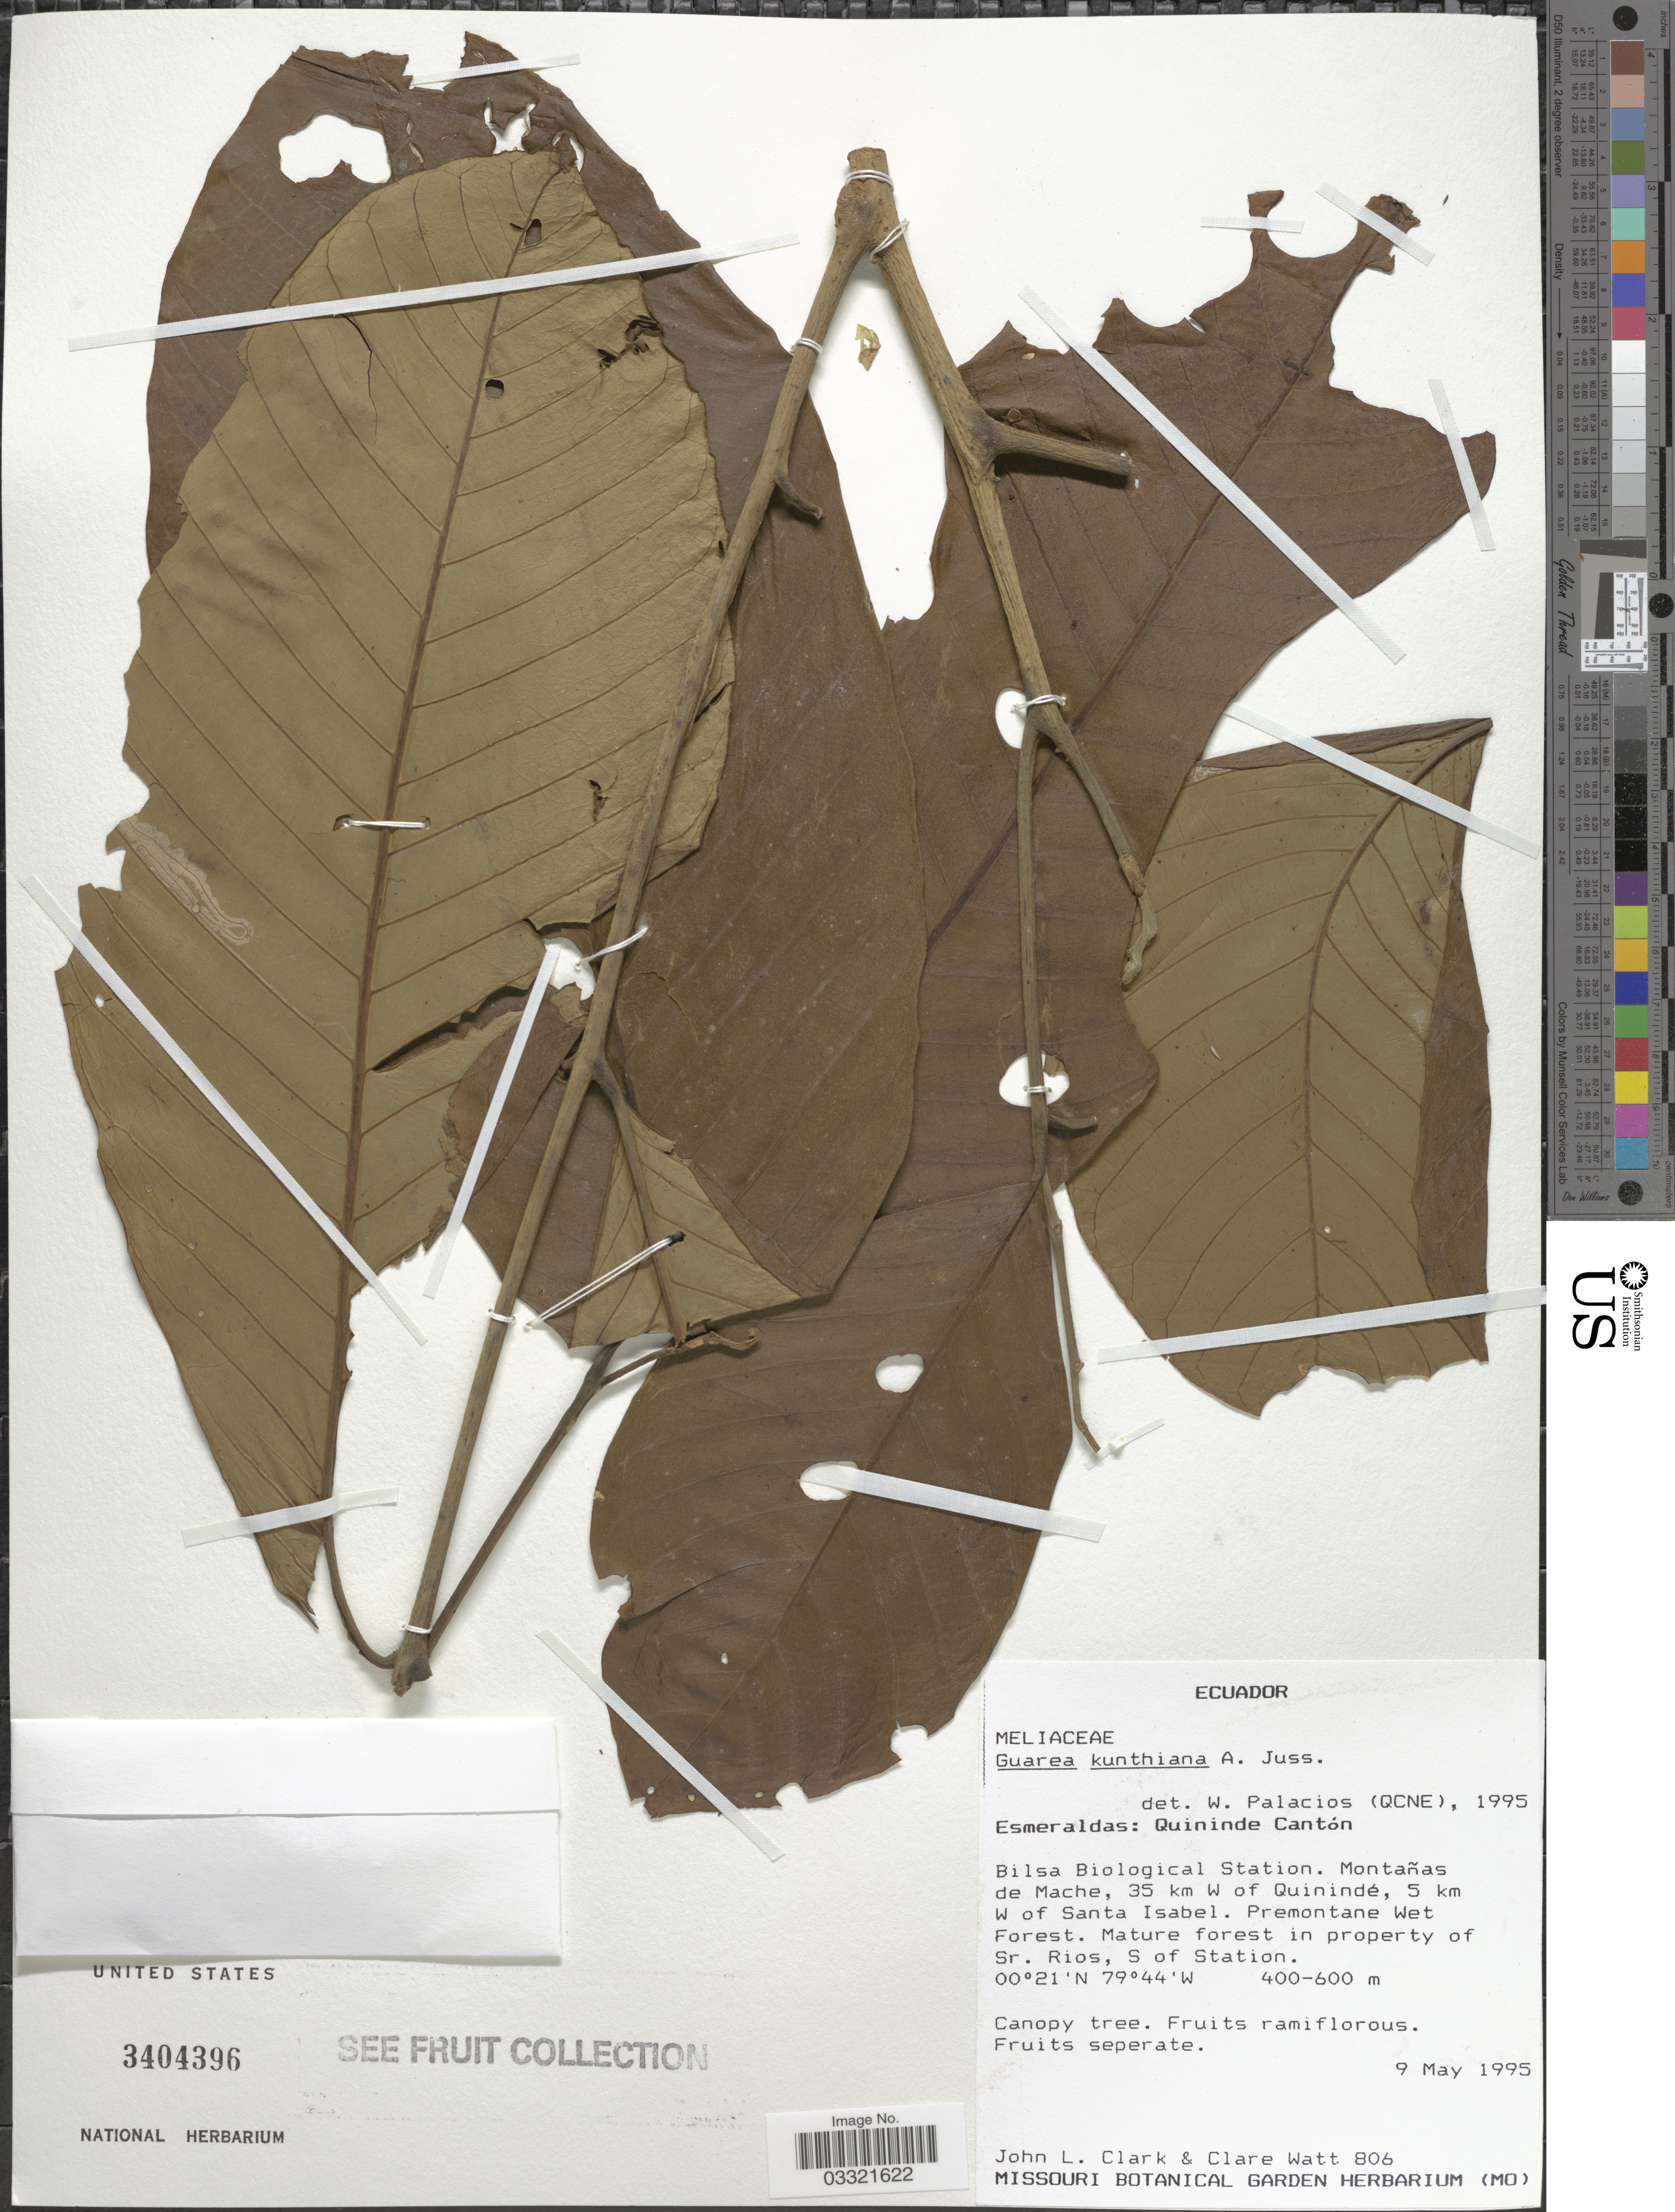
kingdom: Plantae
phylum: Tracheophyta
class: Magnoliopsida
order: Sapindales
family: Meliaceae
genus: Guarea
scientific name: Guarea kunthiana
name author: A. Juss.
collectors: J. L. Clark & C. Watt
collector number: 806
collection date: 1995-05-09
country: Ecuador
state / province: Esmeraldas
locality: Quininde Cantón. Bilsa Biological Station. Montañas de Mache, 35 km W of Quinindé, 5 km W of Santa Isabel.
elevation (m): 400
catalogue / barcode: US 3404396